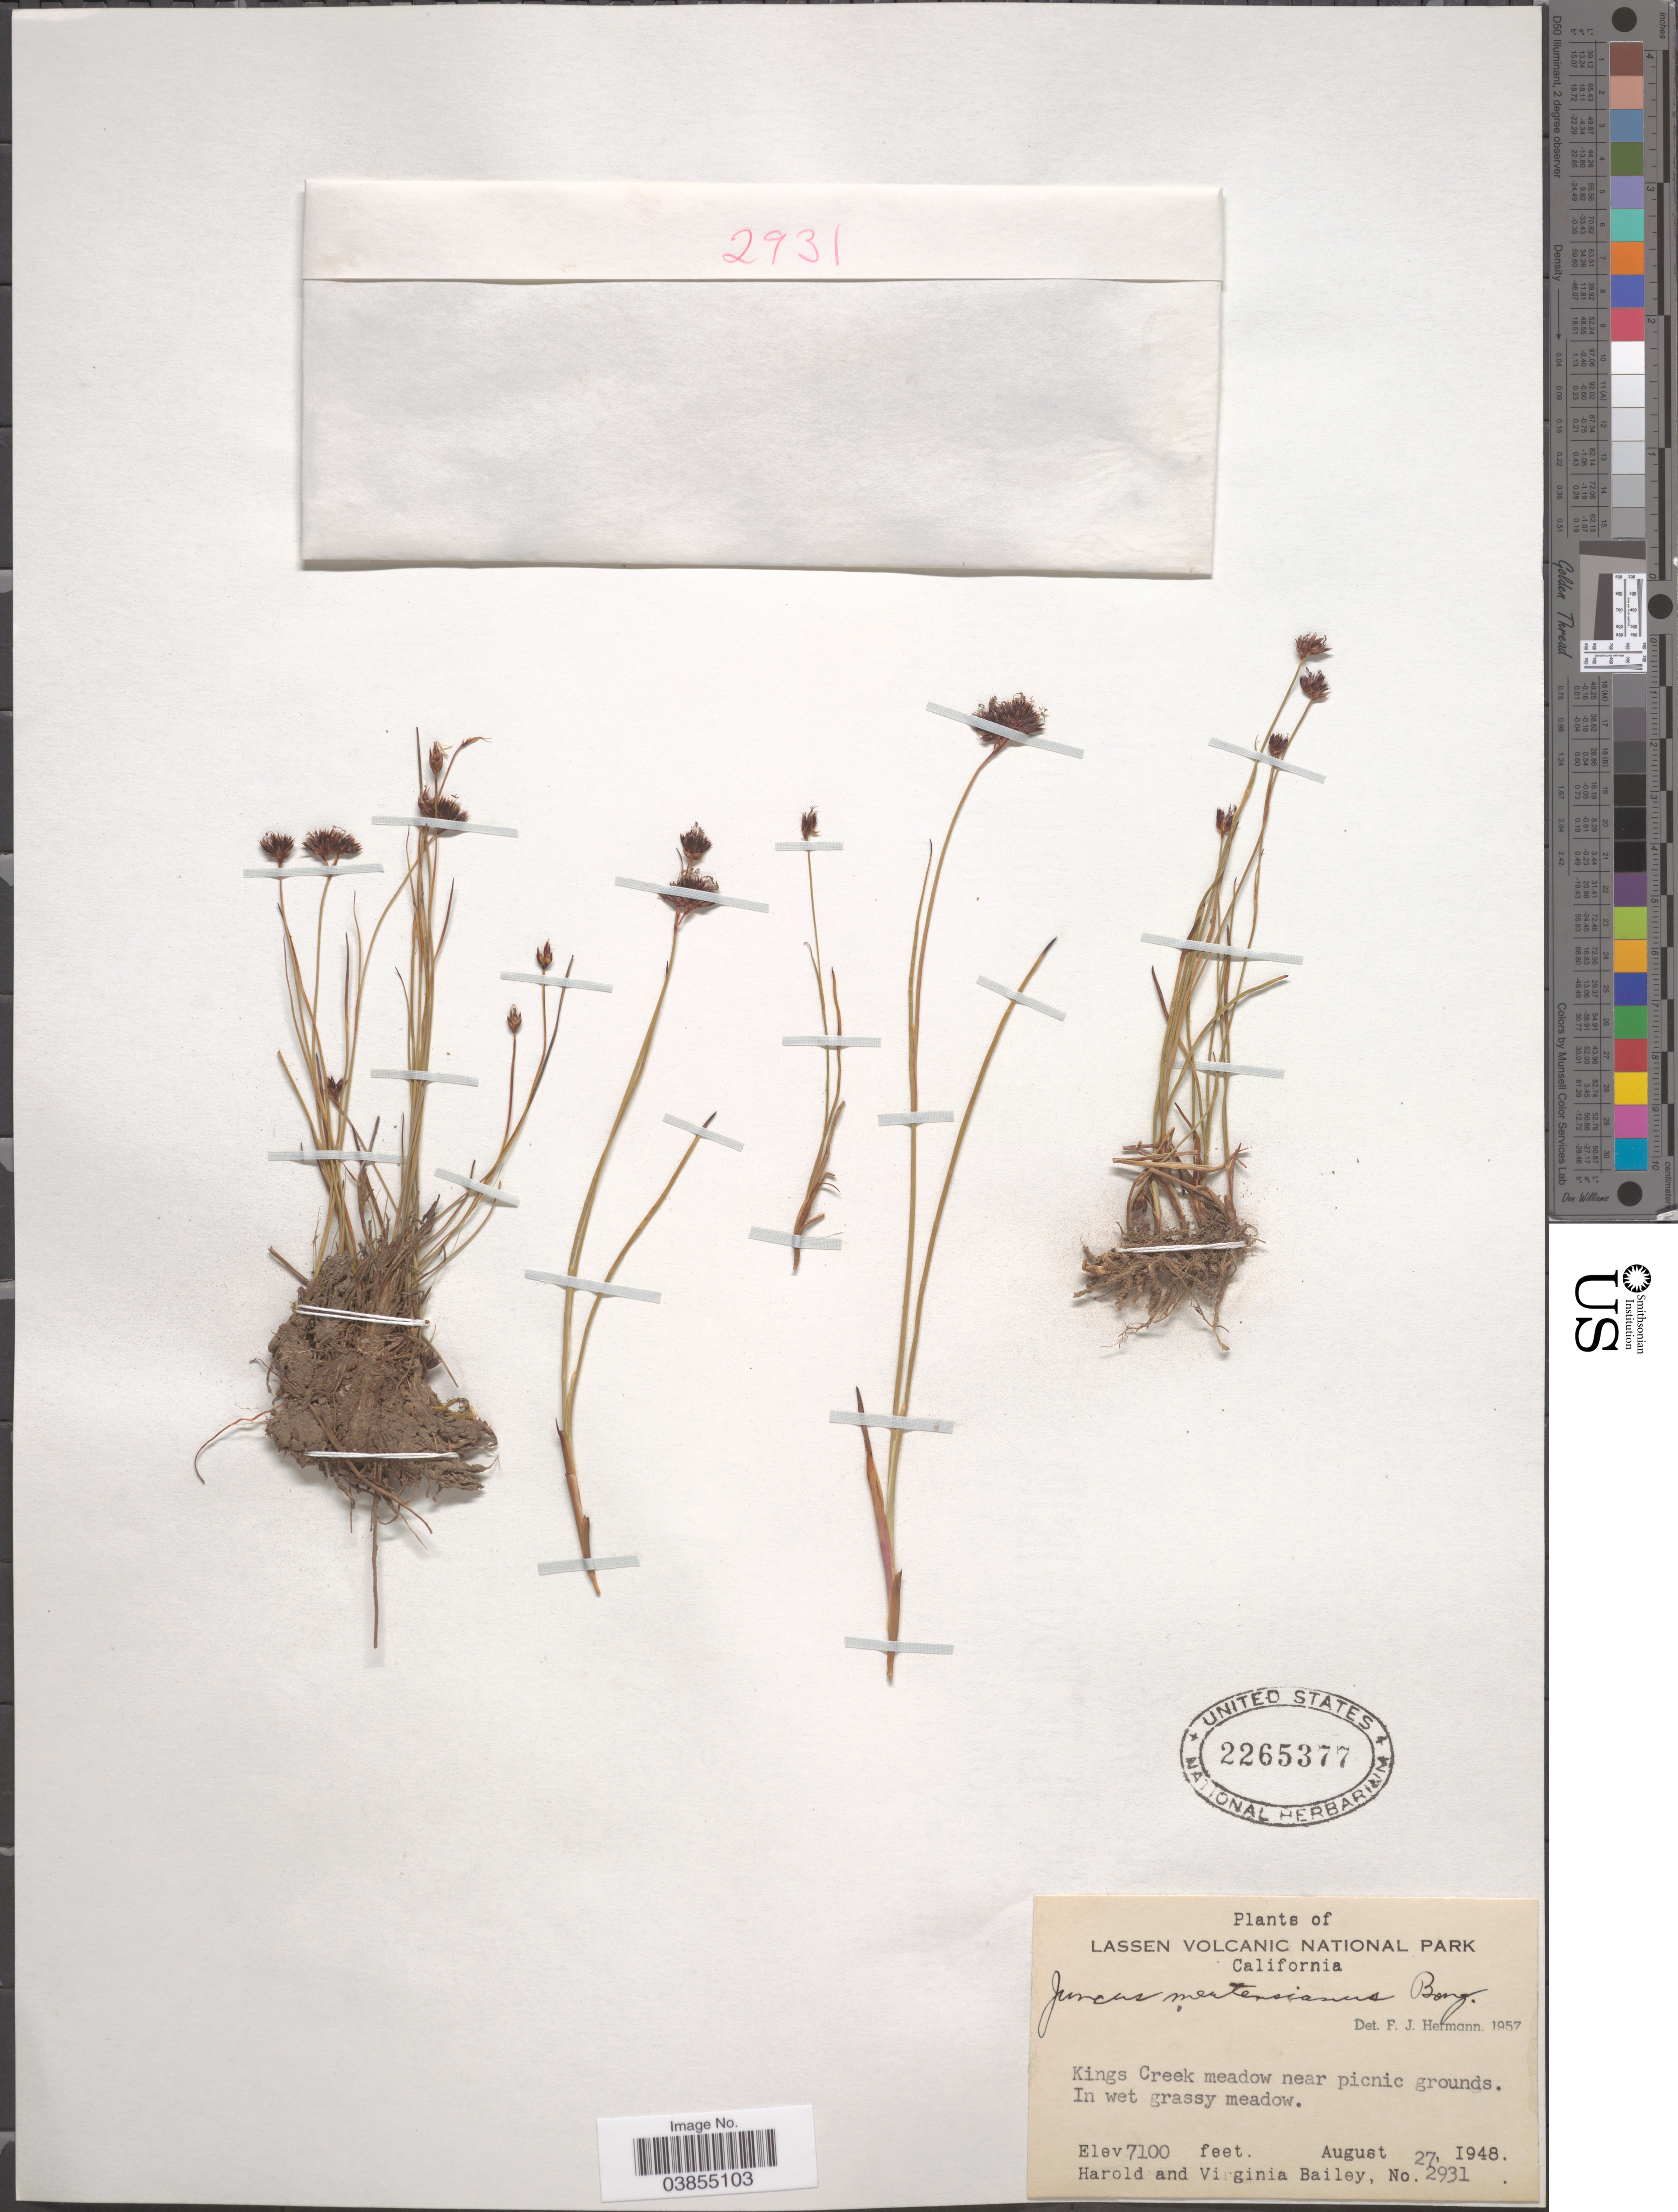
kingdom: Plantae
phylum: Tracheophyta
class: Liliopsida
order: Poales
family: Juncaceae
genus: Juncus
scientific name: Juncus mertensianus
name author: Bong.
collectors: H. Bailey & V. L. Bailey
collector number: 2931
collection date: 1948-08-27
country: United States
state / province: California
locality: Lassen Volcanic National Park. Kings Creek meadow near picnic grounds.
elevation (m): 2164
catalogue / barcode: US 2265377